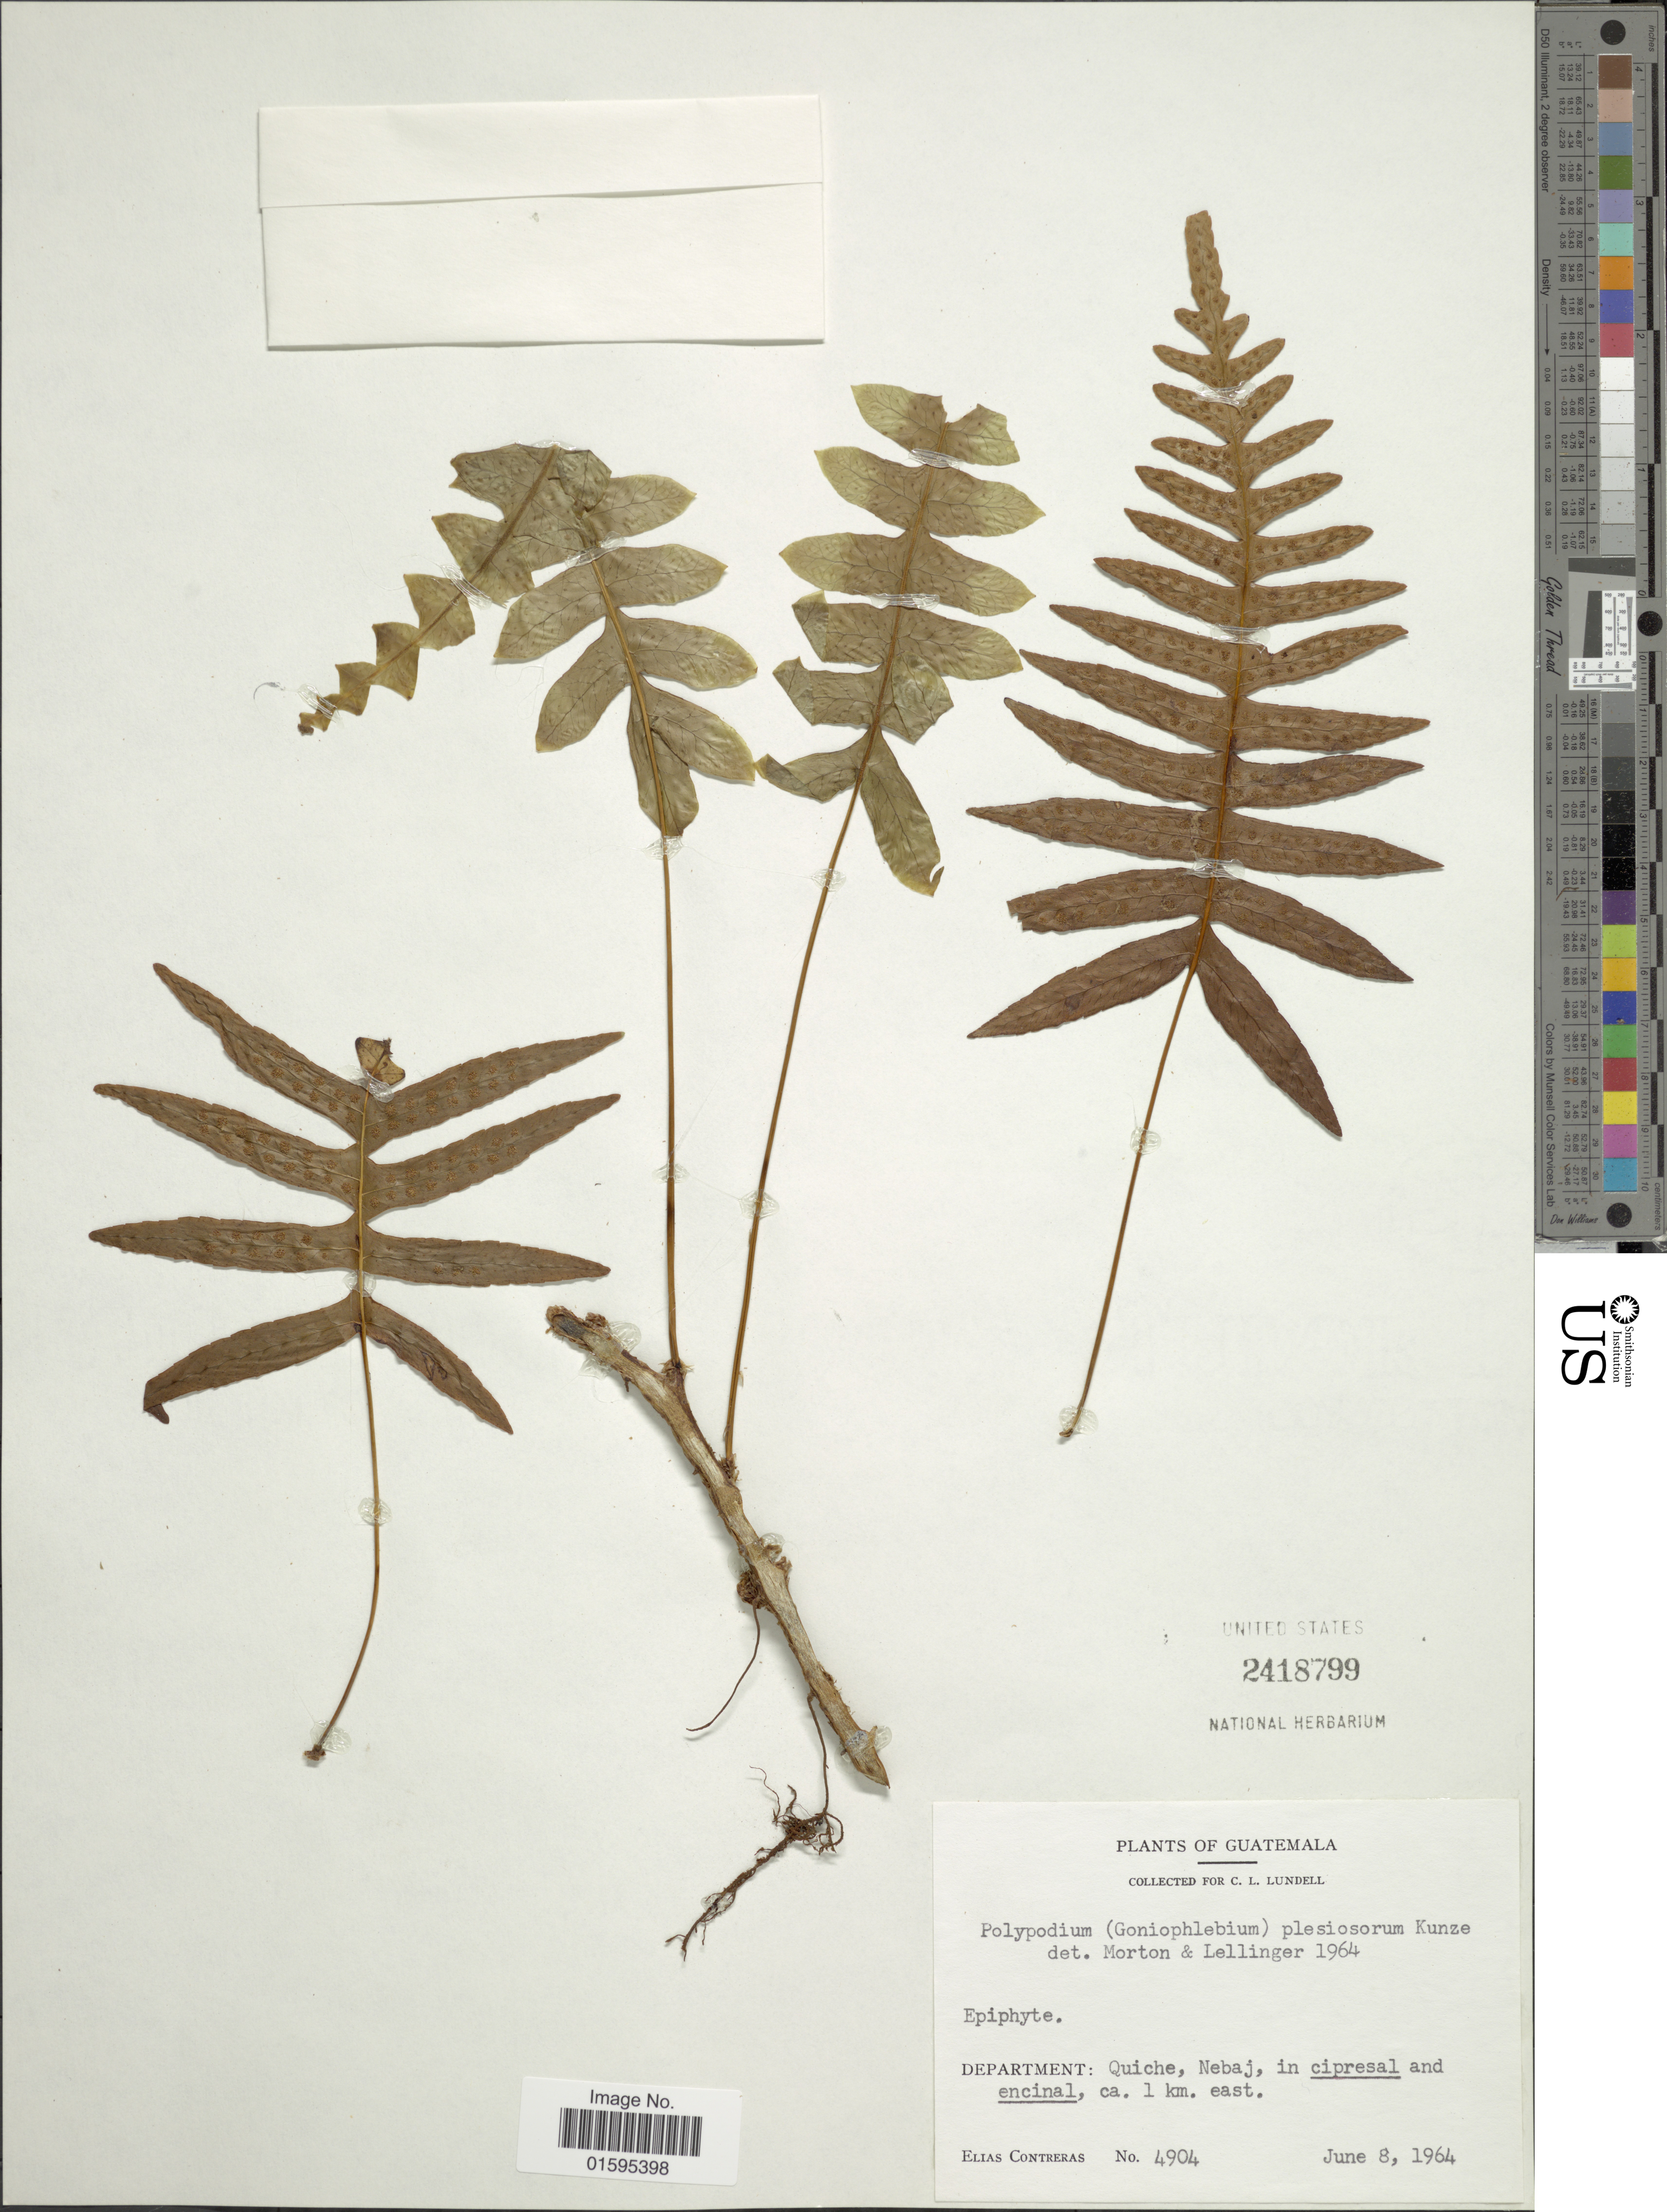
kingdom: Plantae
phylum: Tracheophyta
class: Polypodiopsida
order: Polypodiales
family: Polypodiaceae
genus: Polypodium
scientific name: Polypodium plesiosorum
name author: Kunze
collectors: E. Conteras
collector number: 4904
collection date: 1964-06-08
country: Guatemala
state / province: El Quiché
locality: Quiche, Nebaj, in cipresal and encinal, ca. 1 km. east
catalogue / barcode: US 2418799